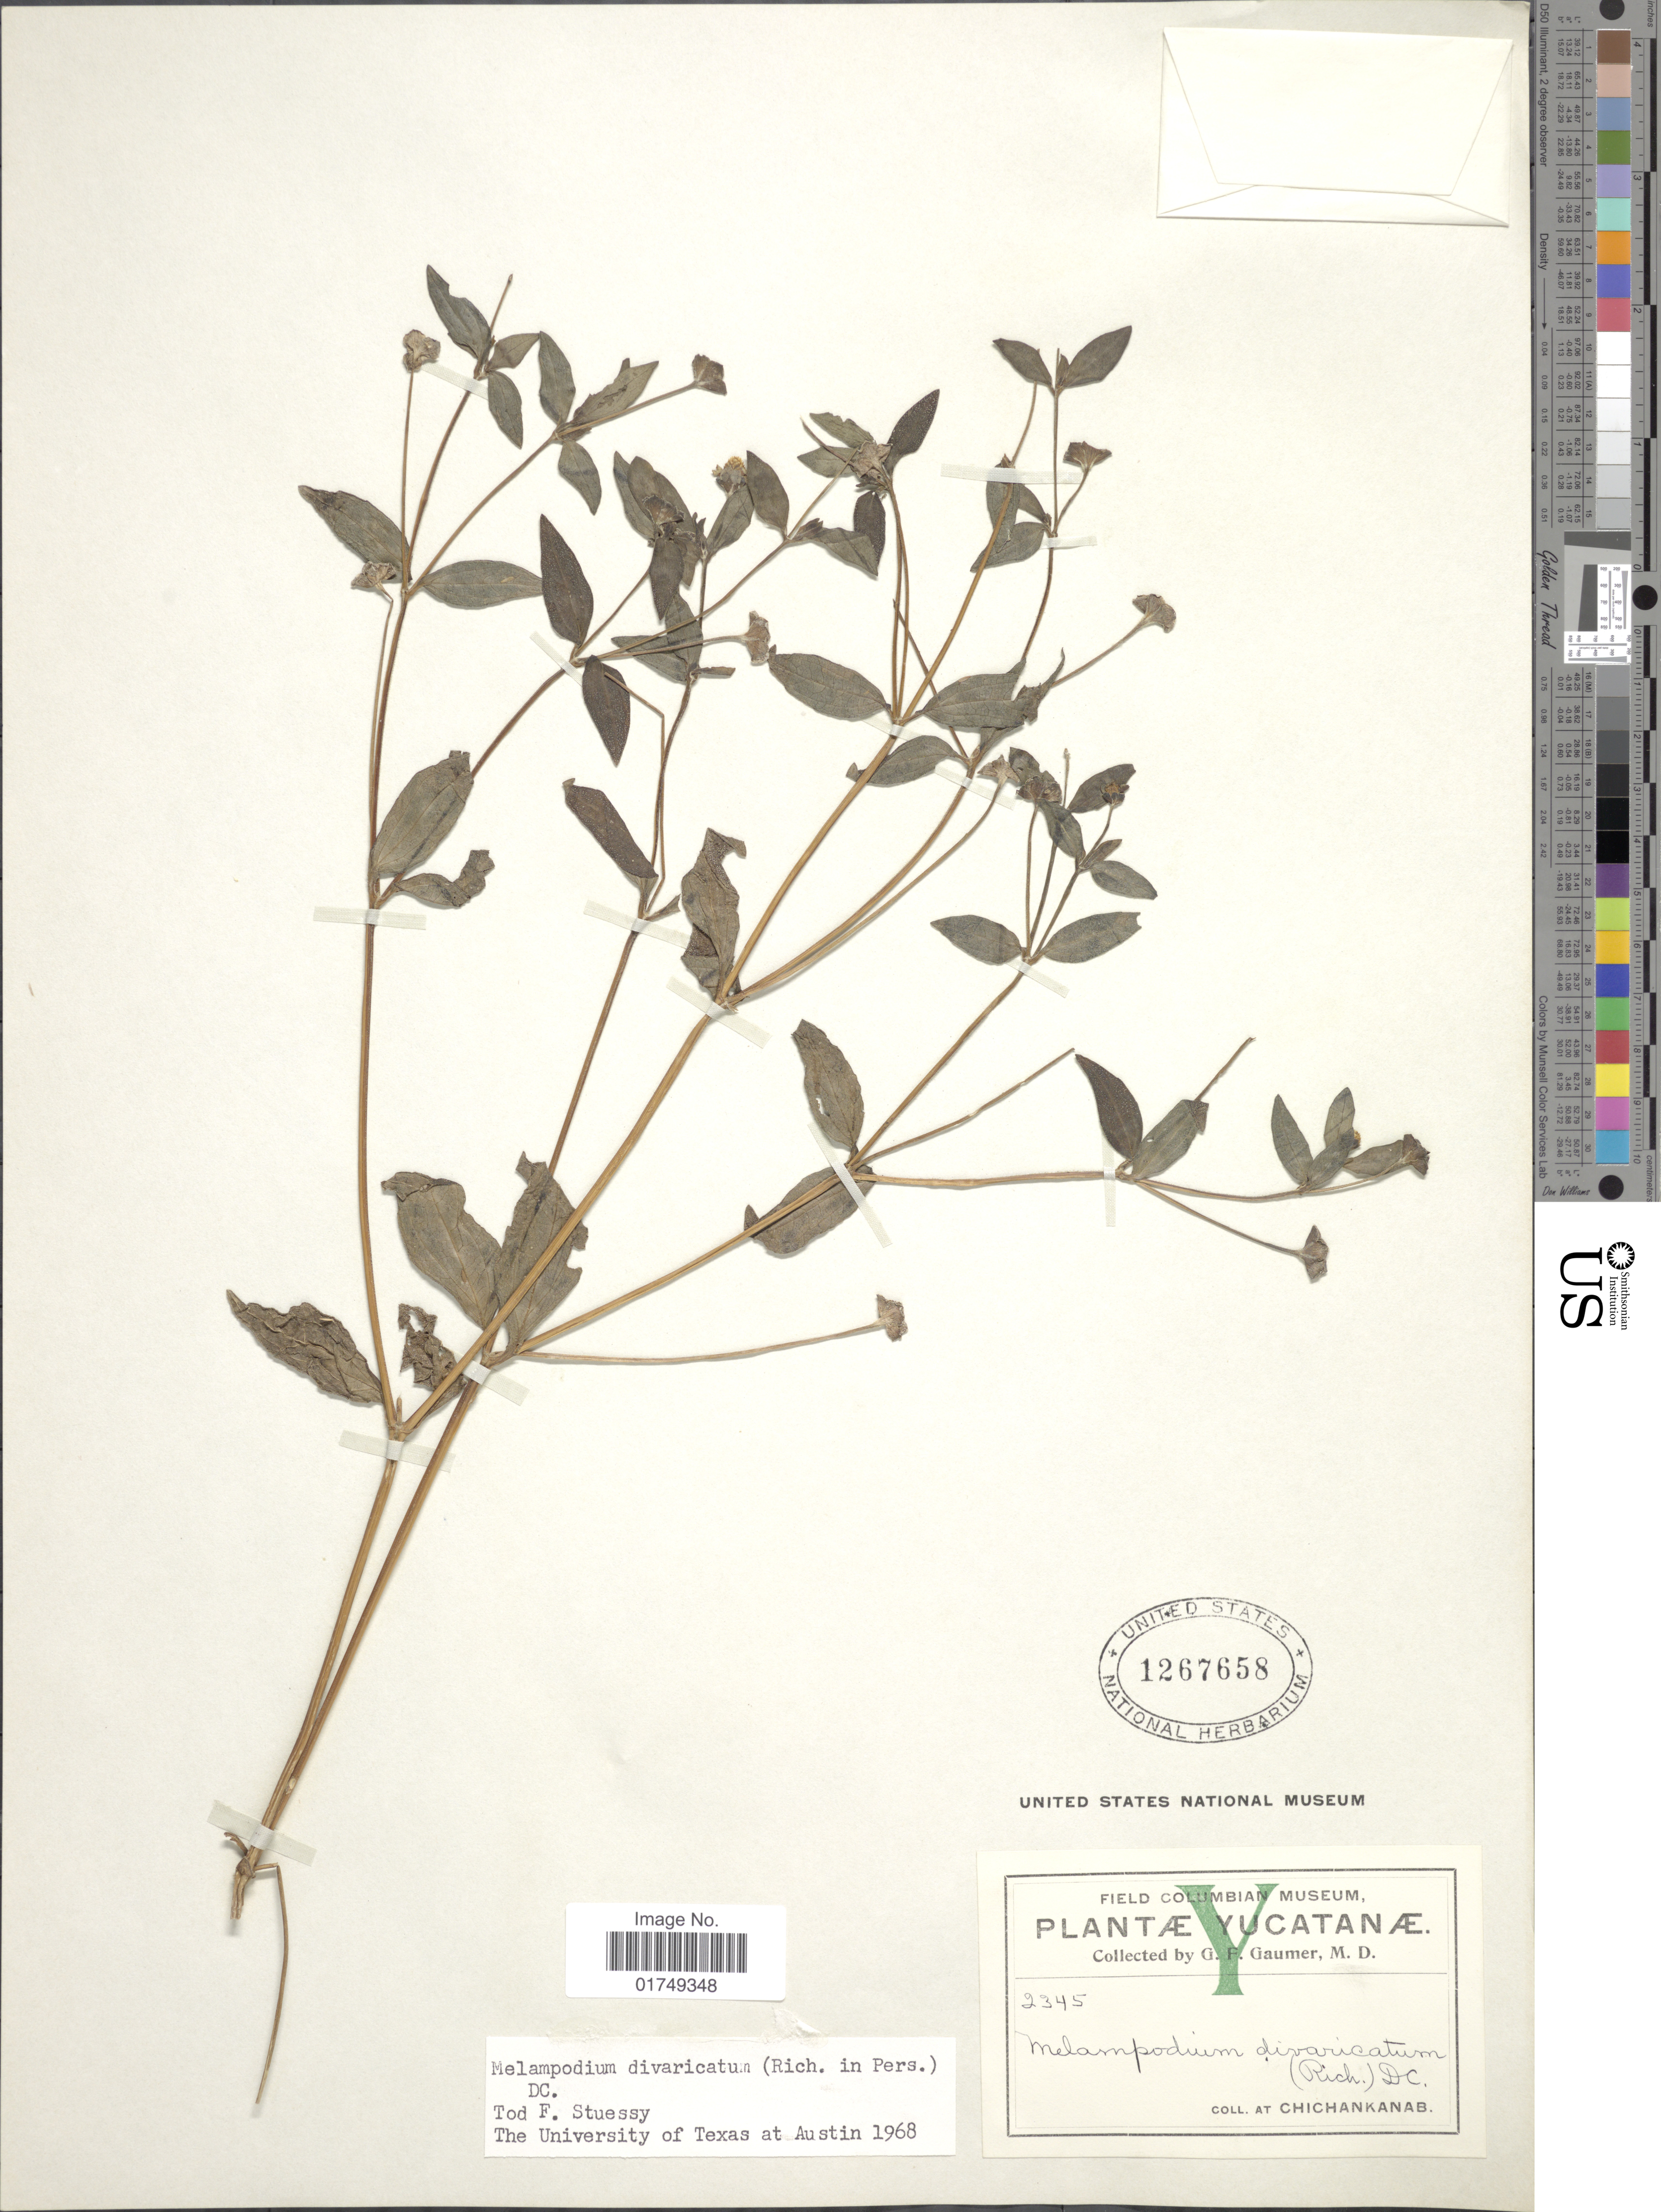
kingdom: Plantae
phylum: Tracheophyta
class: Magnoliopsida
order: Asterales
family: Asteraceae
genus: Melampodium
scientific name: Melampodium divaricatum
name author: (Rich.) DC.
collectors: G. F. Gaumer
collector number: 2345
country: Mexico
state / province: Yucatán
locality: Chichankanab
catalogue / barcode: US 1267658